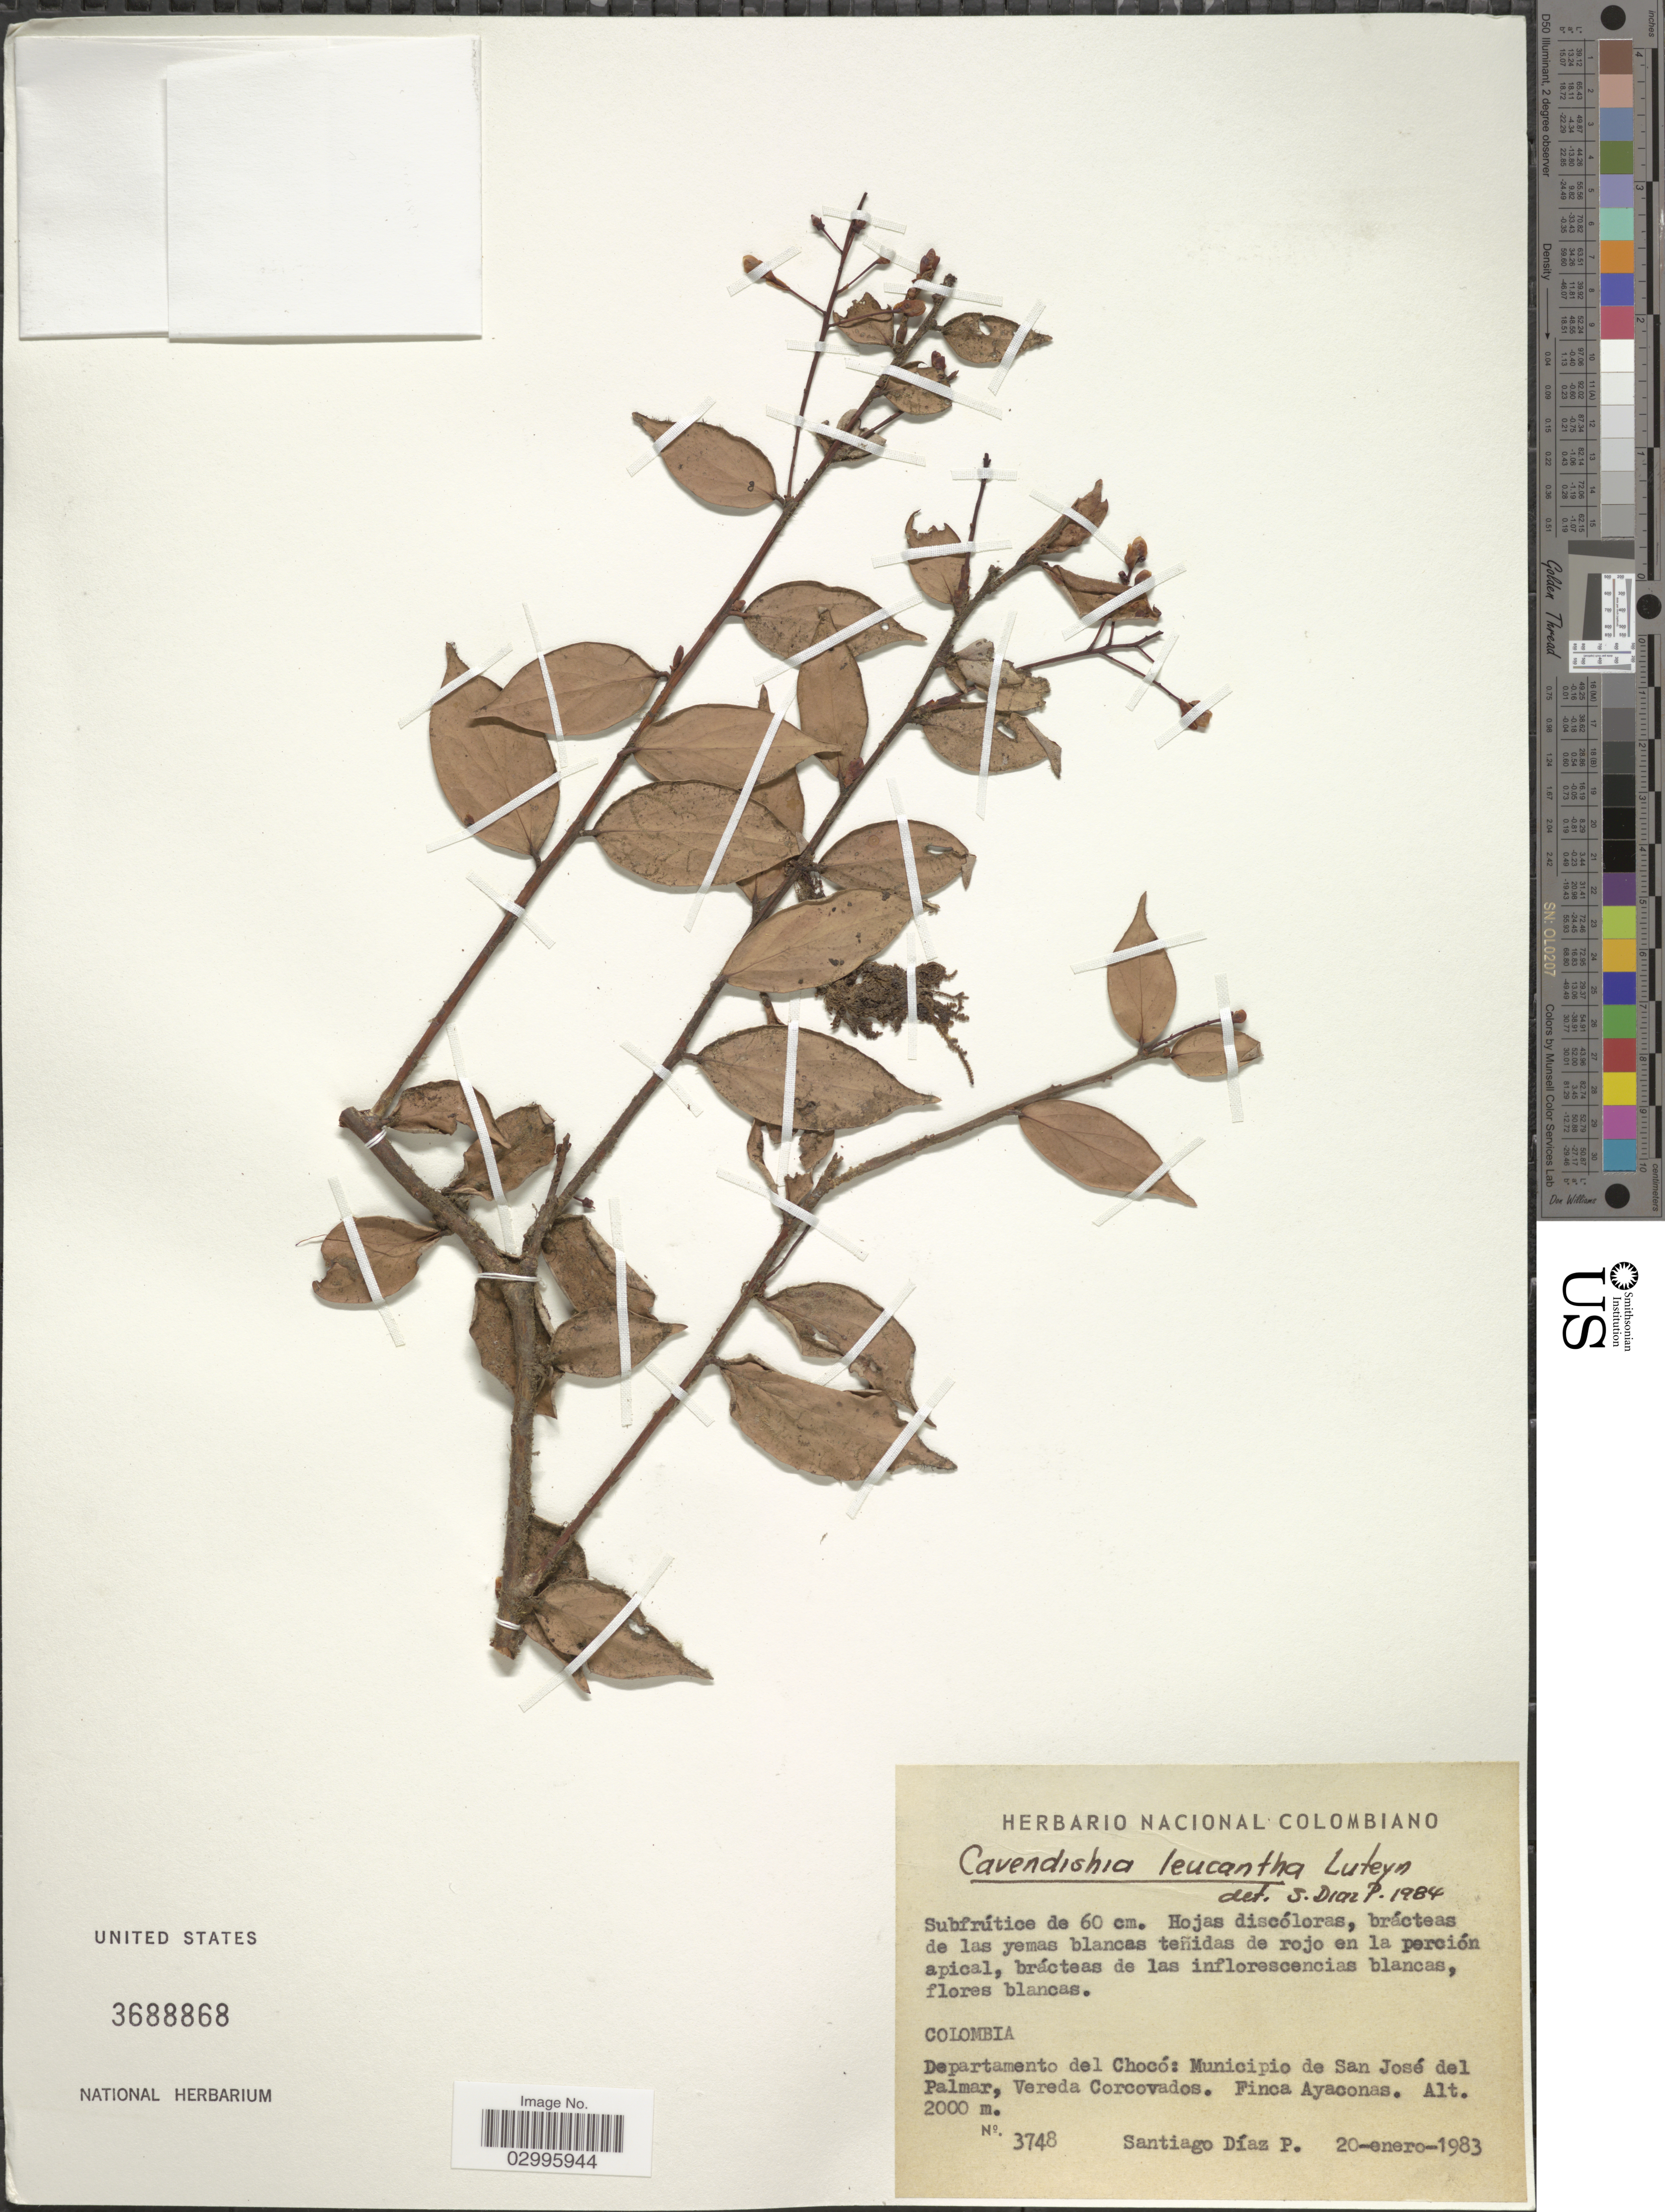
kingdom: Plantae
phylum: Tracheophyta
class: Magnoliopsida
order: Ericales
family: Ericaceae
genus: Cavendishia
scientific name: Cavendishia leucantha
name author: Luteyn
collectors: S. Diaz P.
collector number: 3748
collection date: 1939-01-20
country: Colombia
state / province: Chocó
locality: Departamento del Chocó: Municipio de San José del Palmar, Vereda Corcovados. Finca Ayaconas.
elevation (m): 2000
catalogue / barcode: US 3688868